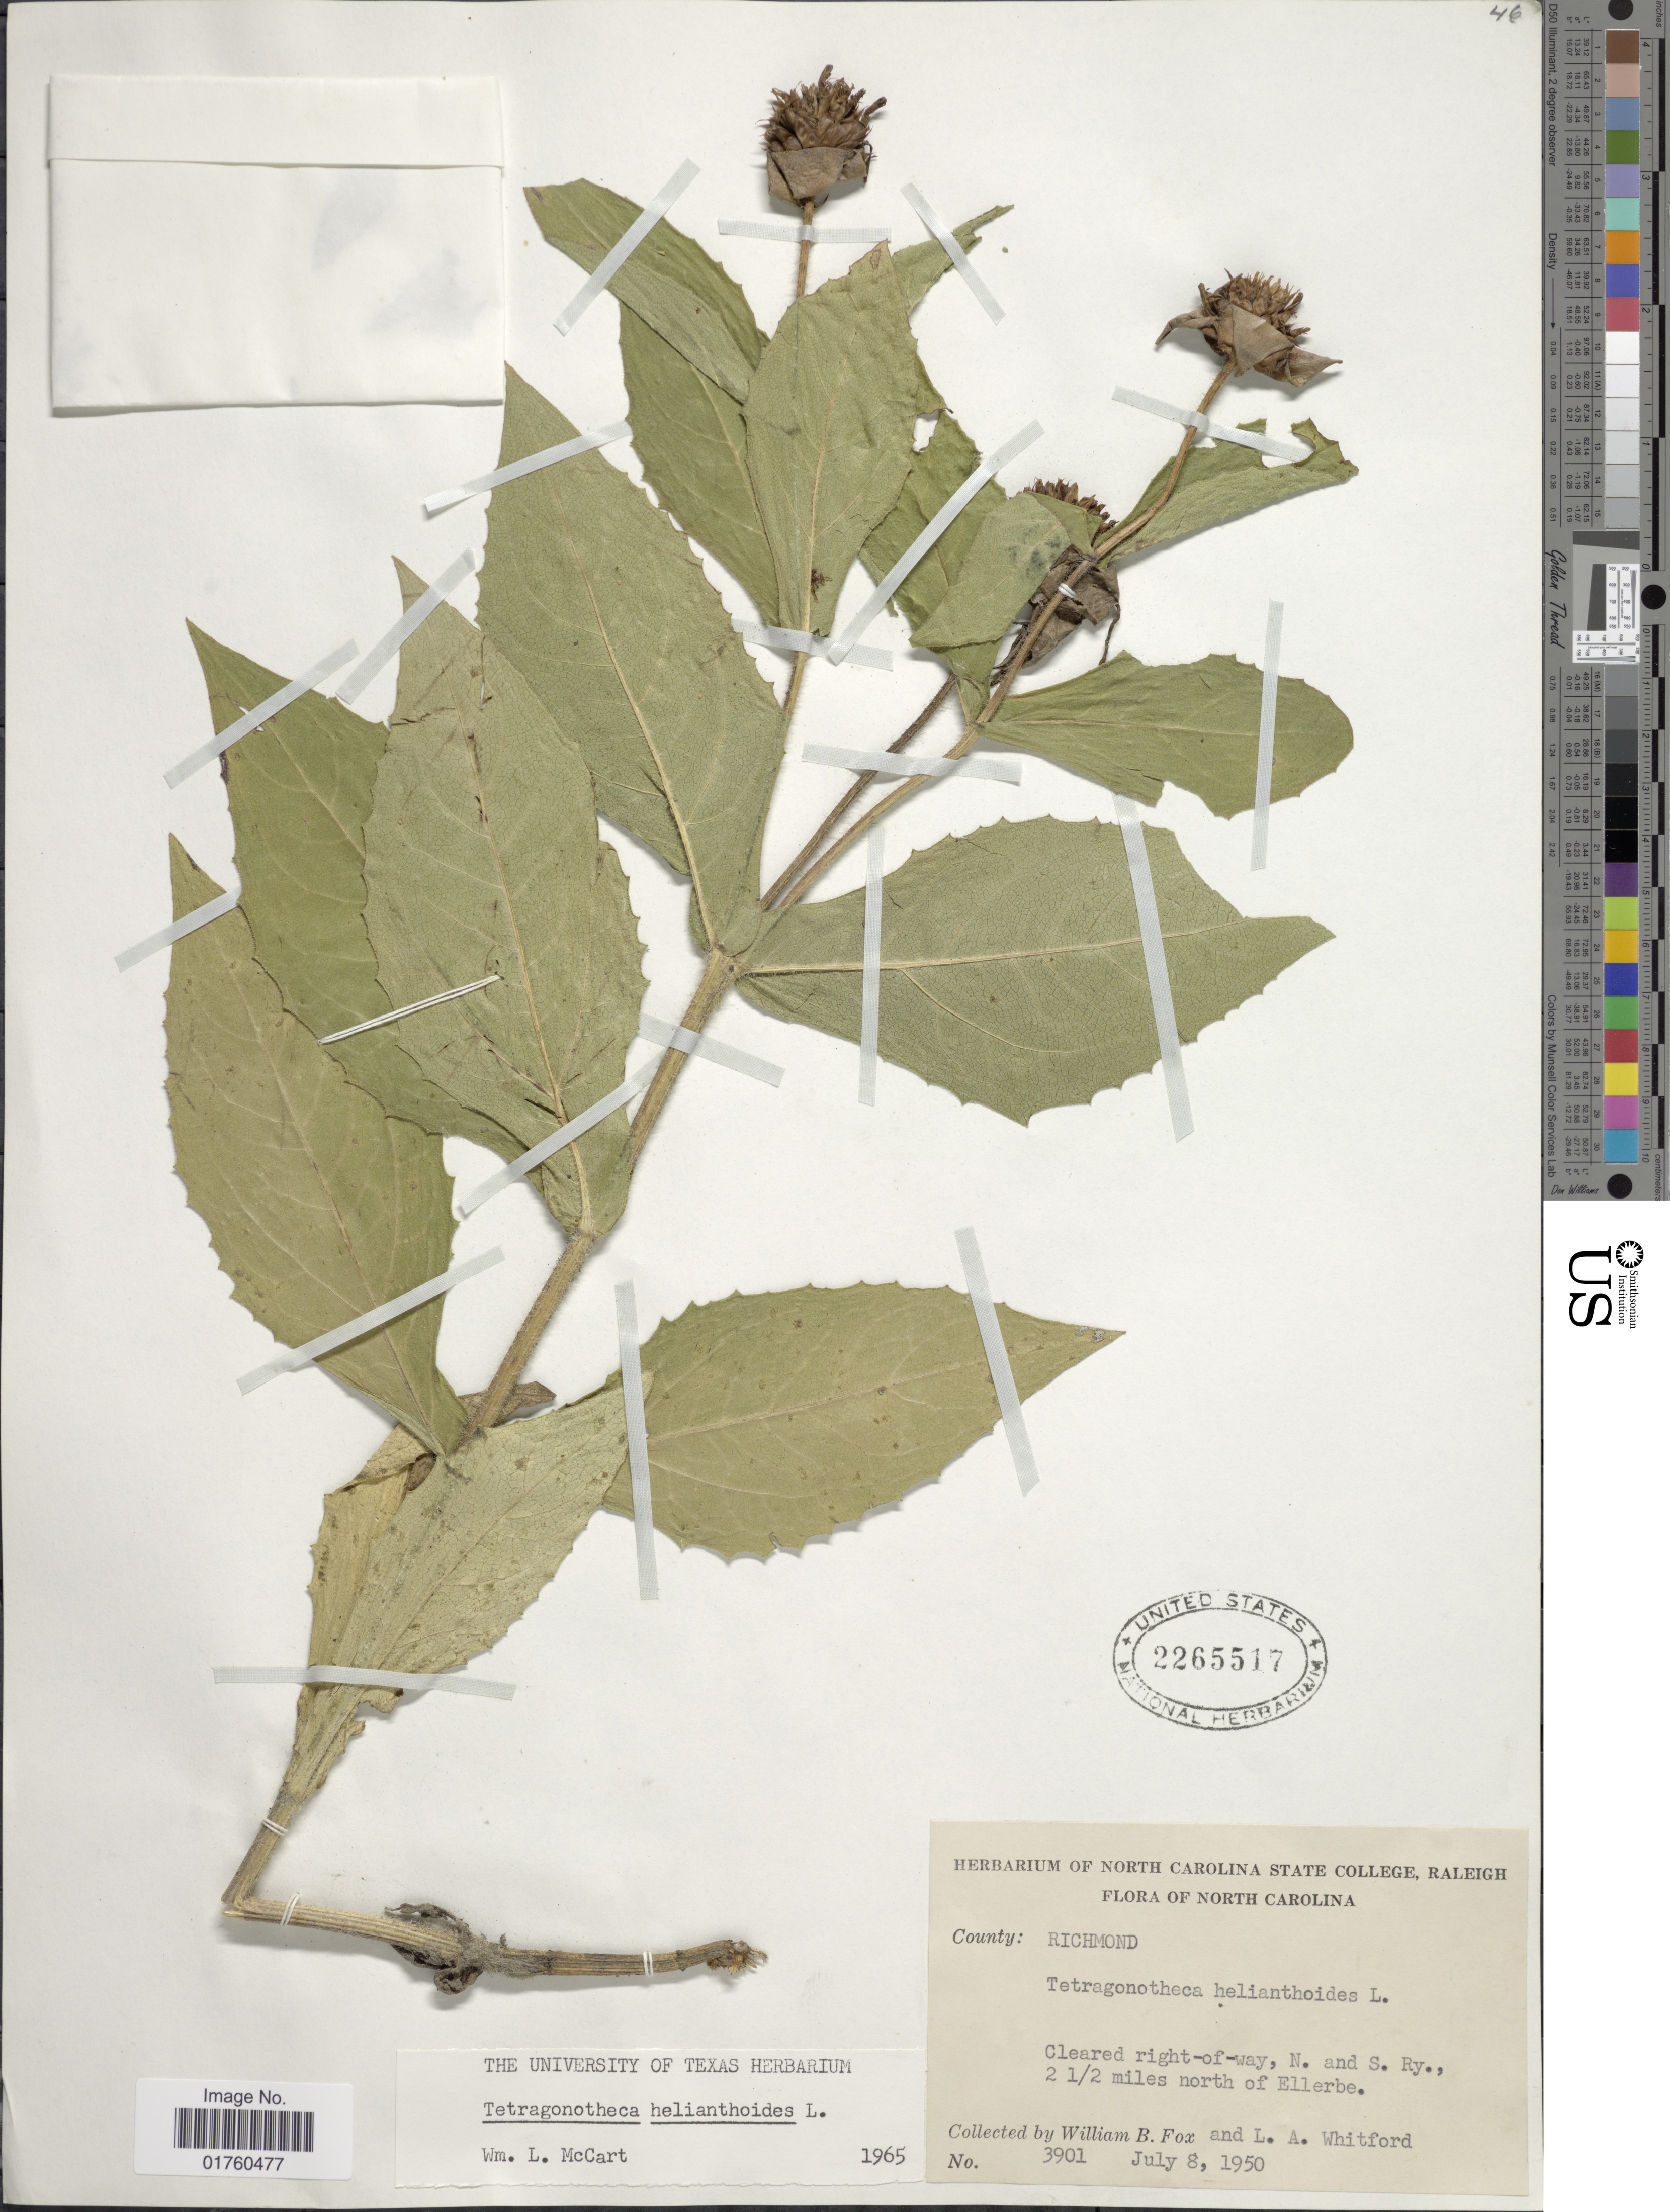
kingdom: Plantae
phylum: Tracheophyta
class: Magnoliopsida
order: Asterales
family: Asteraceae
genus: Tetragonotheca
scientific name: Tetragonotheca helianthoides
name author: L.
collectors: W. B. Fox & L. Whitford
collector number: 3901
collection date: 1950-07-08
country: United States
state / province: North Carolina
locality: County Richmond. Cleared right-of-way N. and S. Ry., 2 1/2 miles north of Ellerbe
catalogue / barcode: US 2265517